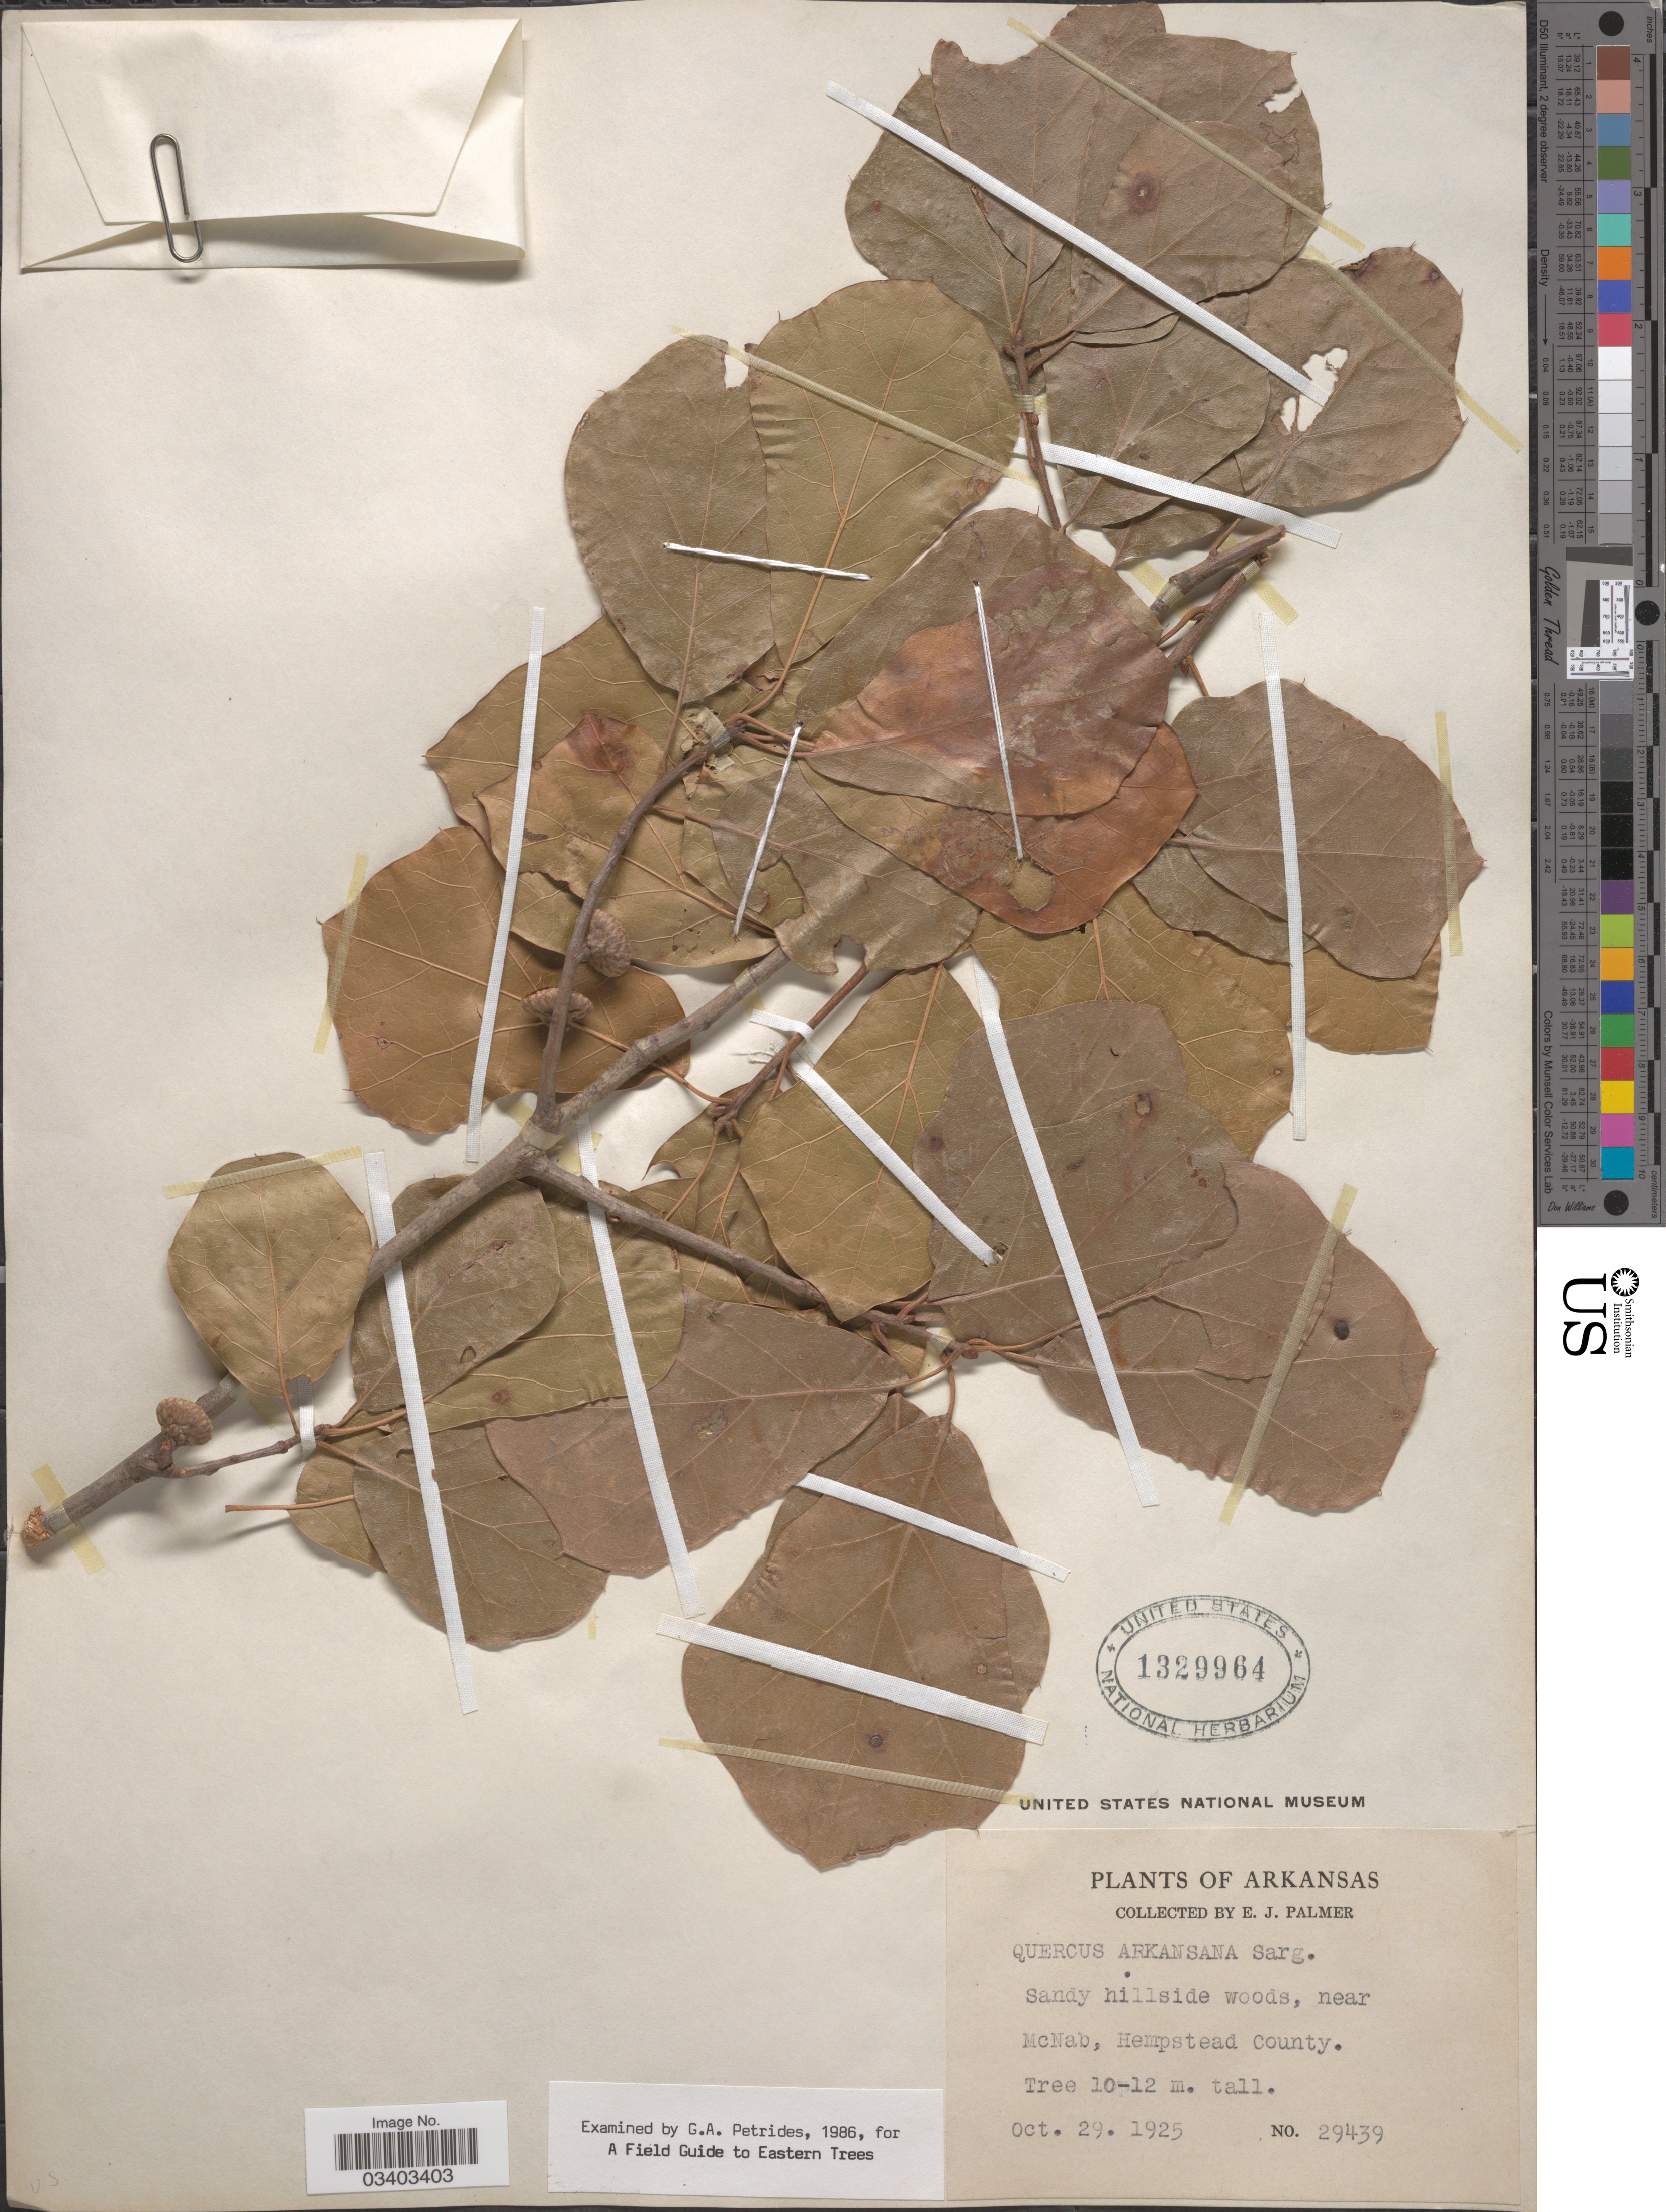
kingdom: Plantae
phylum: Tracheophyta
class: Magnoliopsida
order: Fagales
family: Fagaceae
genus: Quercus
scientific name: Quercus breviloba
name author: (Torr.) Sarg.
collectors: E. J. Palmer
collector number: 29439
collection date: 1925-10-29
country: United States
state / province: Arkansas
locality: Near McNab, Hempstead County.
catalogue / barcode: US 1329964